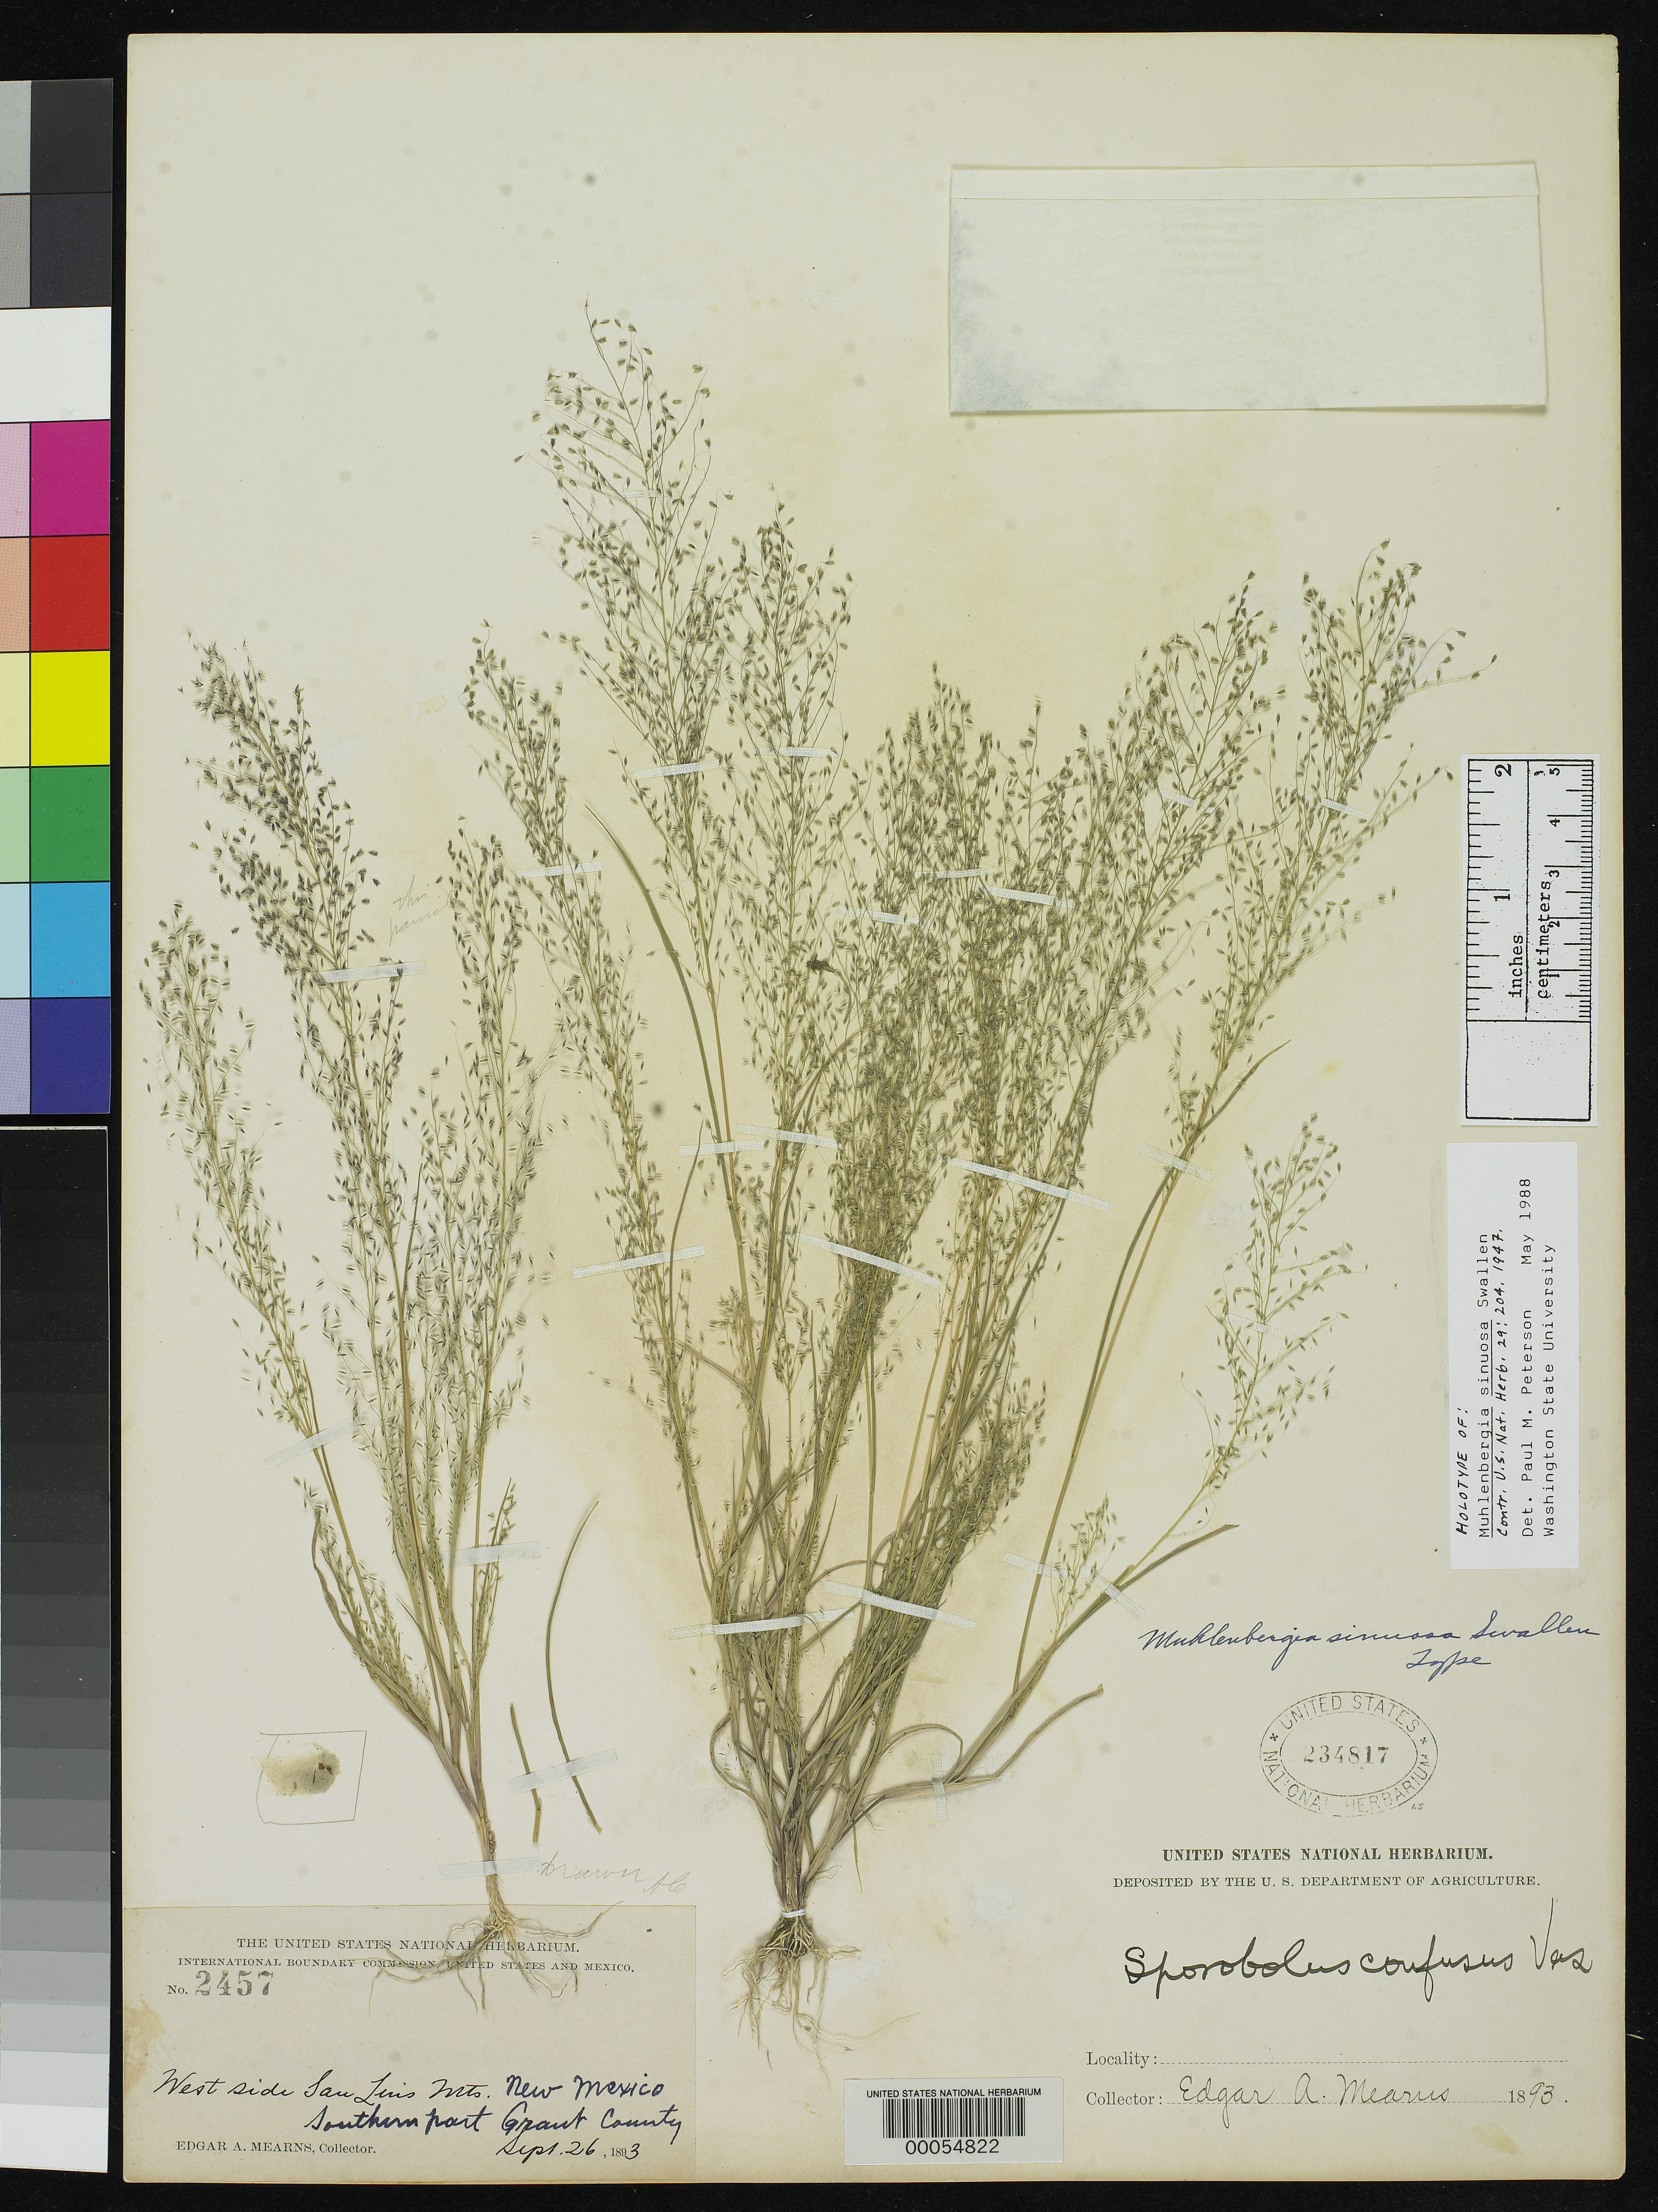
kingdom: Plantae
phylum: Tracheophyta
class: Liliopsida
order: Poales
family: Poaceae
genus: Muhlenbergia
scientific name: Muhlenbergia sinuosa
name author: Swallen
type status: Holotype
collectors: E. A. Mearns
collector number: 2457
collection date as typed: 26 Sep 1893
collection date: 1893-09-26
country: United States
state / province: New Mexico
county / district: Grant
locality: W side of San Luis Mts.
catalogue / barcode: US 234817